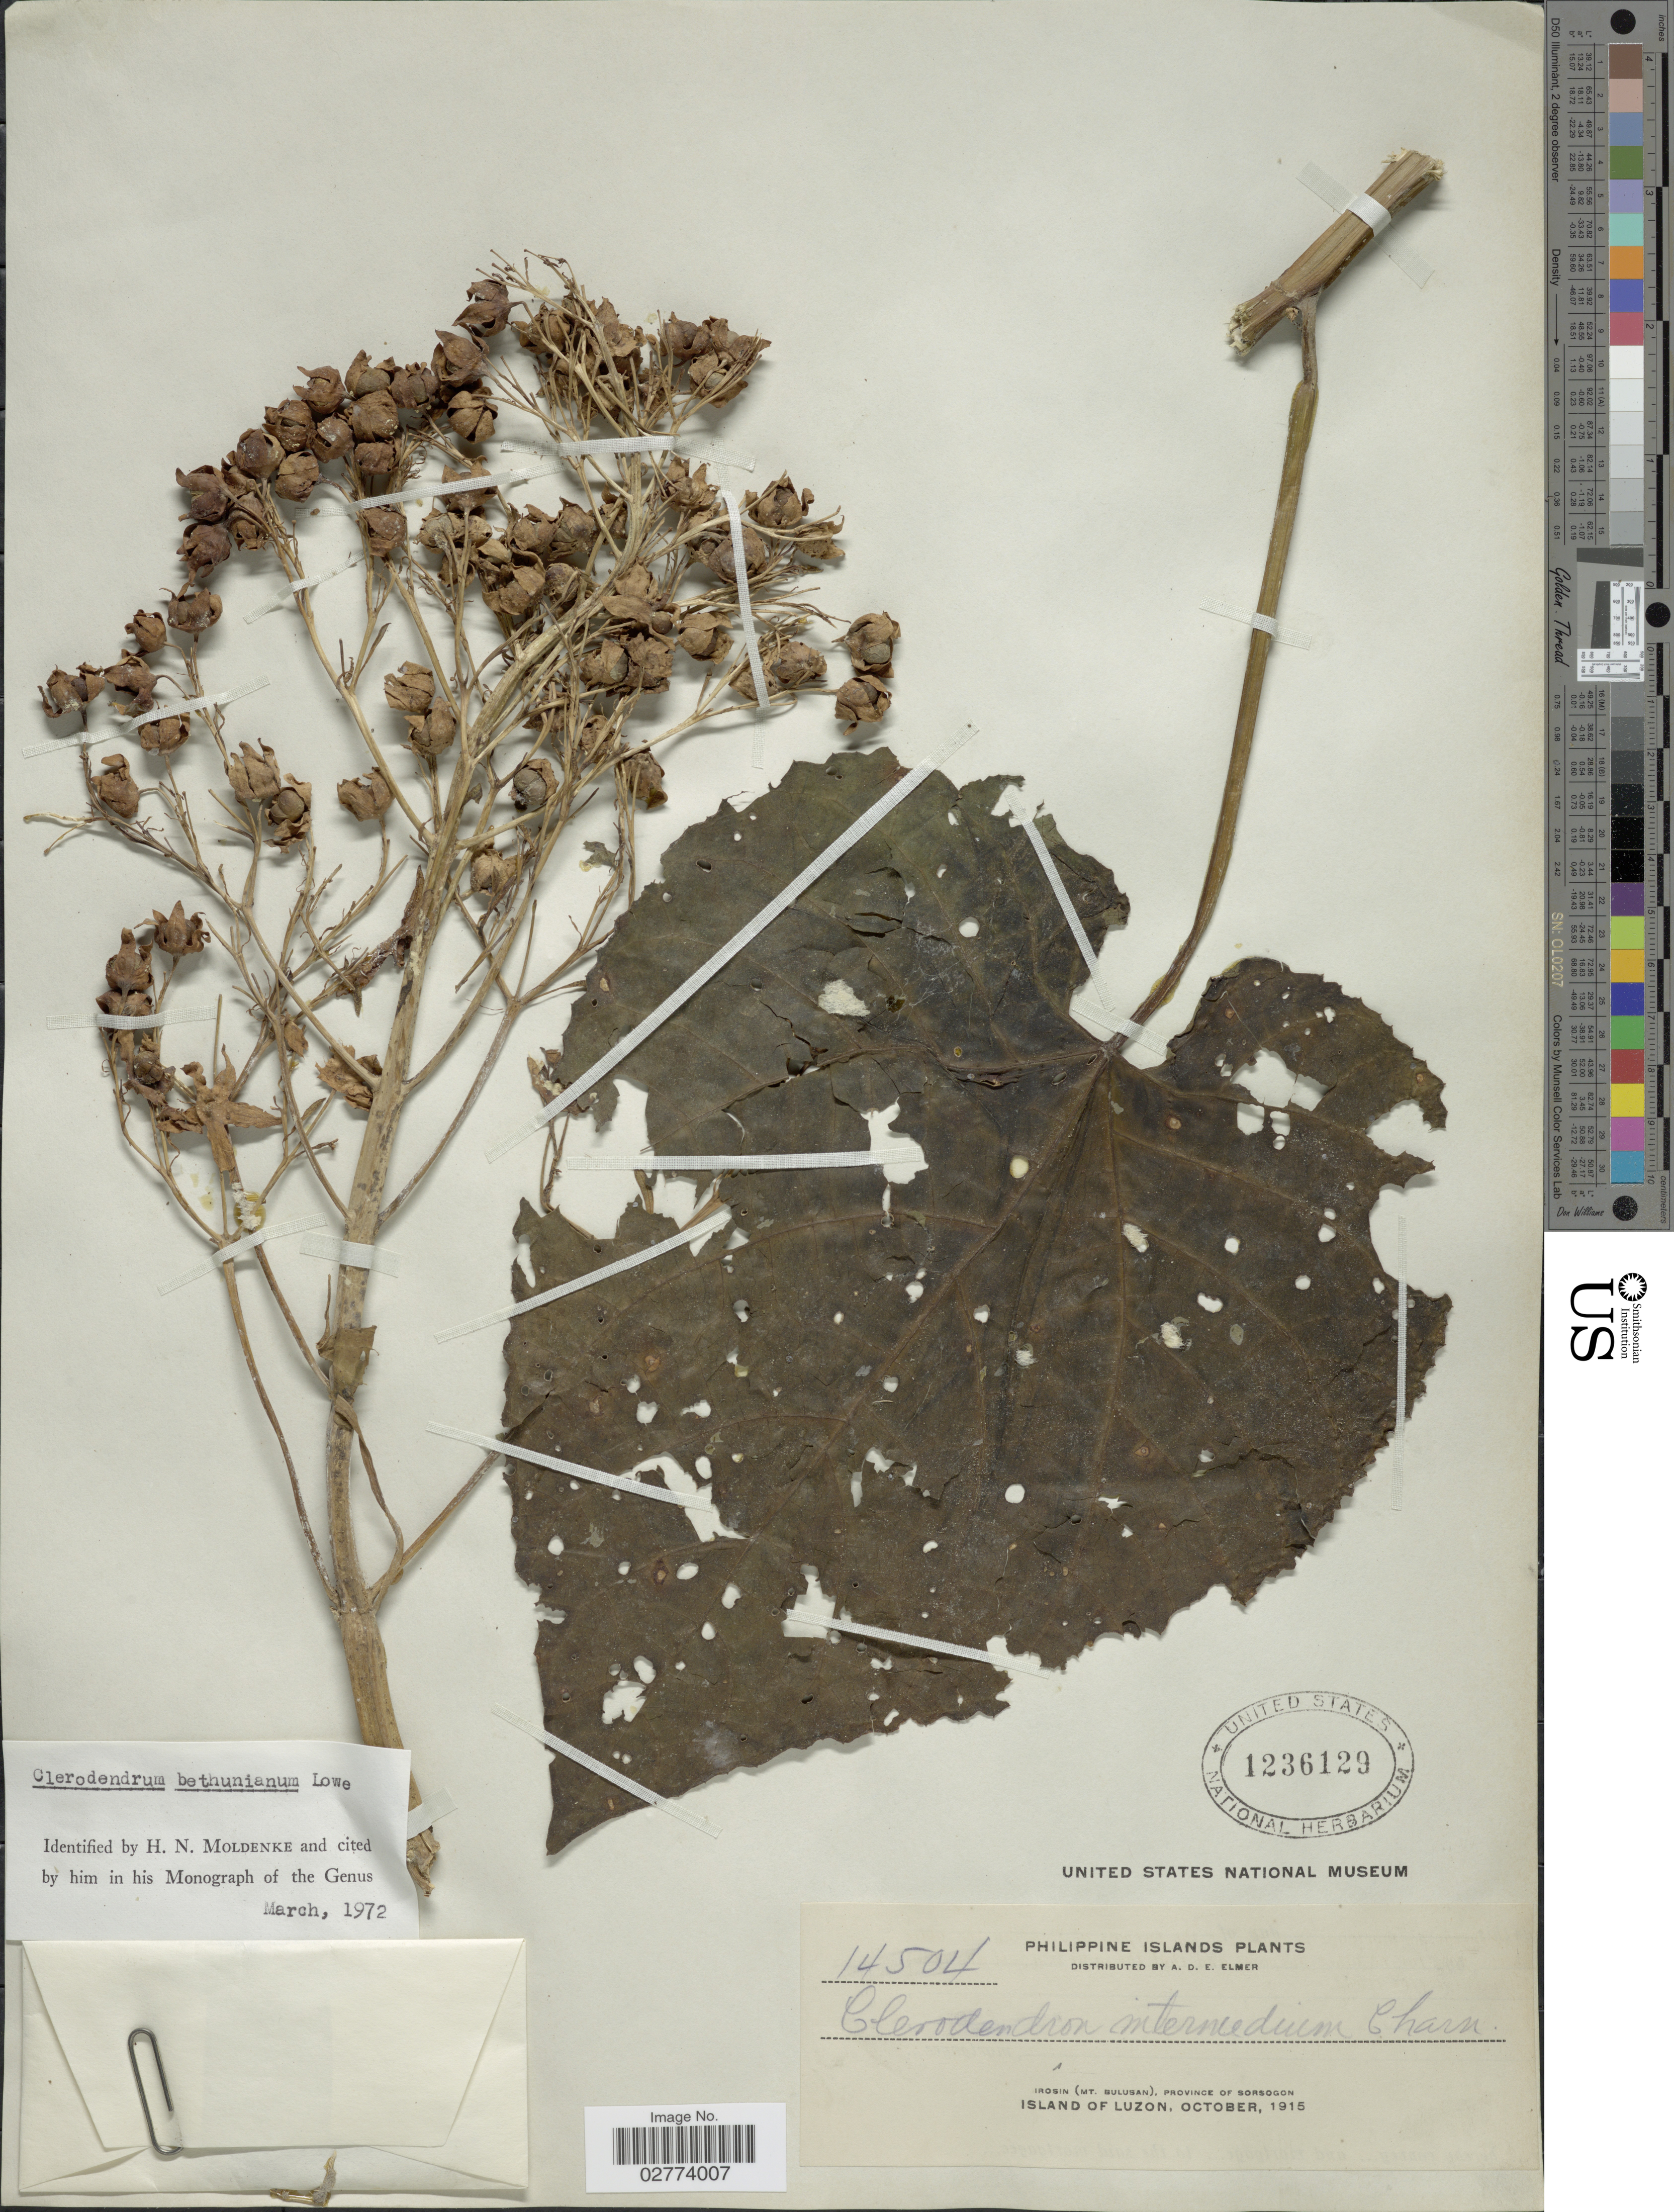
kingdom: Plantae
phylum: Tracheophyta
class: Magnoliopsida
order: Lamiales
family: Lamiaceae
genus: Clerodendrum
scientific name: Clerodendrum bethuneanum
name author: H. Low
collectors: A. D. E. Elmer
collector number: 14504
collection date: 1915-10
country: Philippines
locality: Philippine Islands. Irosin (Mt. Bulusan), Province of Sorsogon. Island of Luzon.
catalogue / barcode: US 1236129